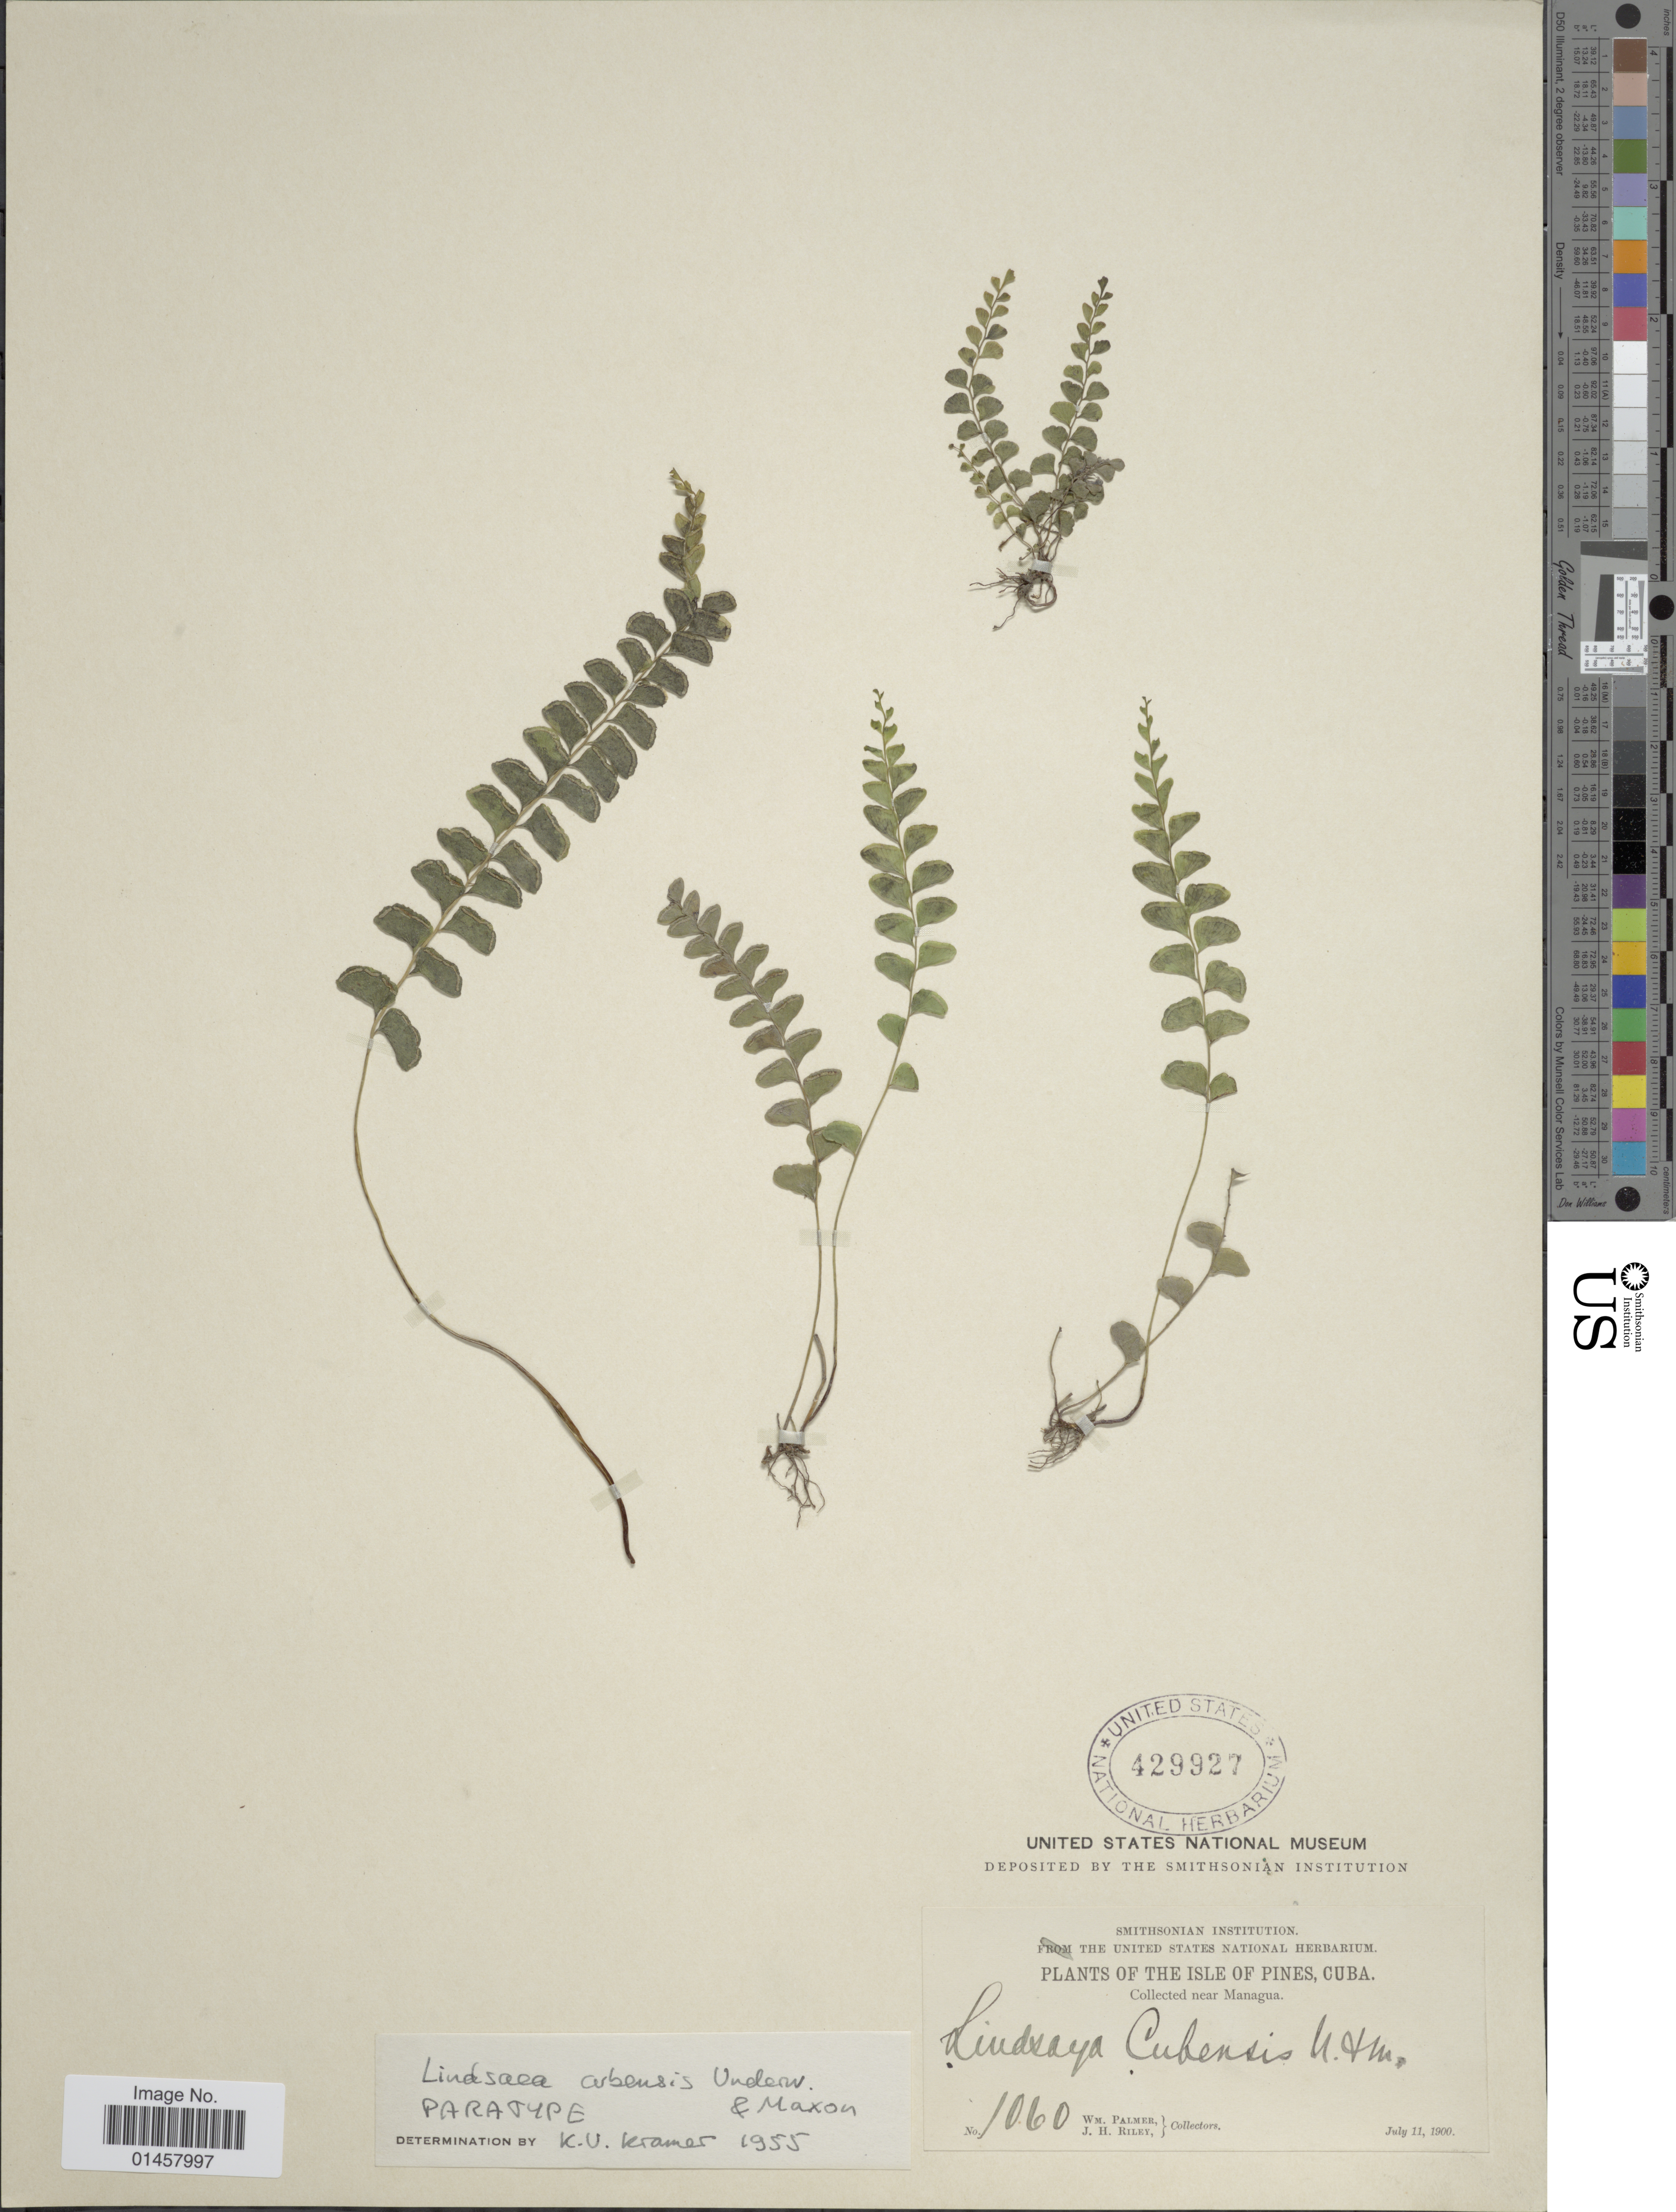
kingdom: Plantae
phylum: Tracheophyta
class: Polypodiopsida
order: Polypodiales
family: Lindsaeaceae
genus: Lindsaea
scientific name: Lindsaea cubensis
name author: Underw. & Maxon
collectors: W. Palmer & J. H. Riley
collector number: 1060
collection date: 1900-07-11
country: Nicaragua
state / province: Managua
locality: Isle of Pines, Near Managua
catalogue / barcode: US 429927